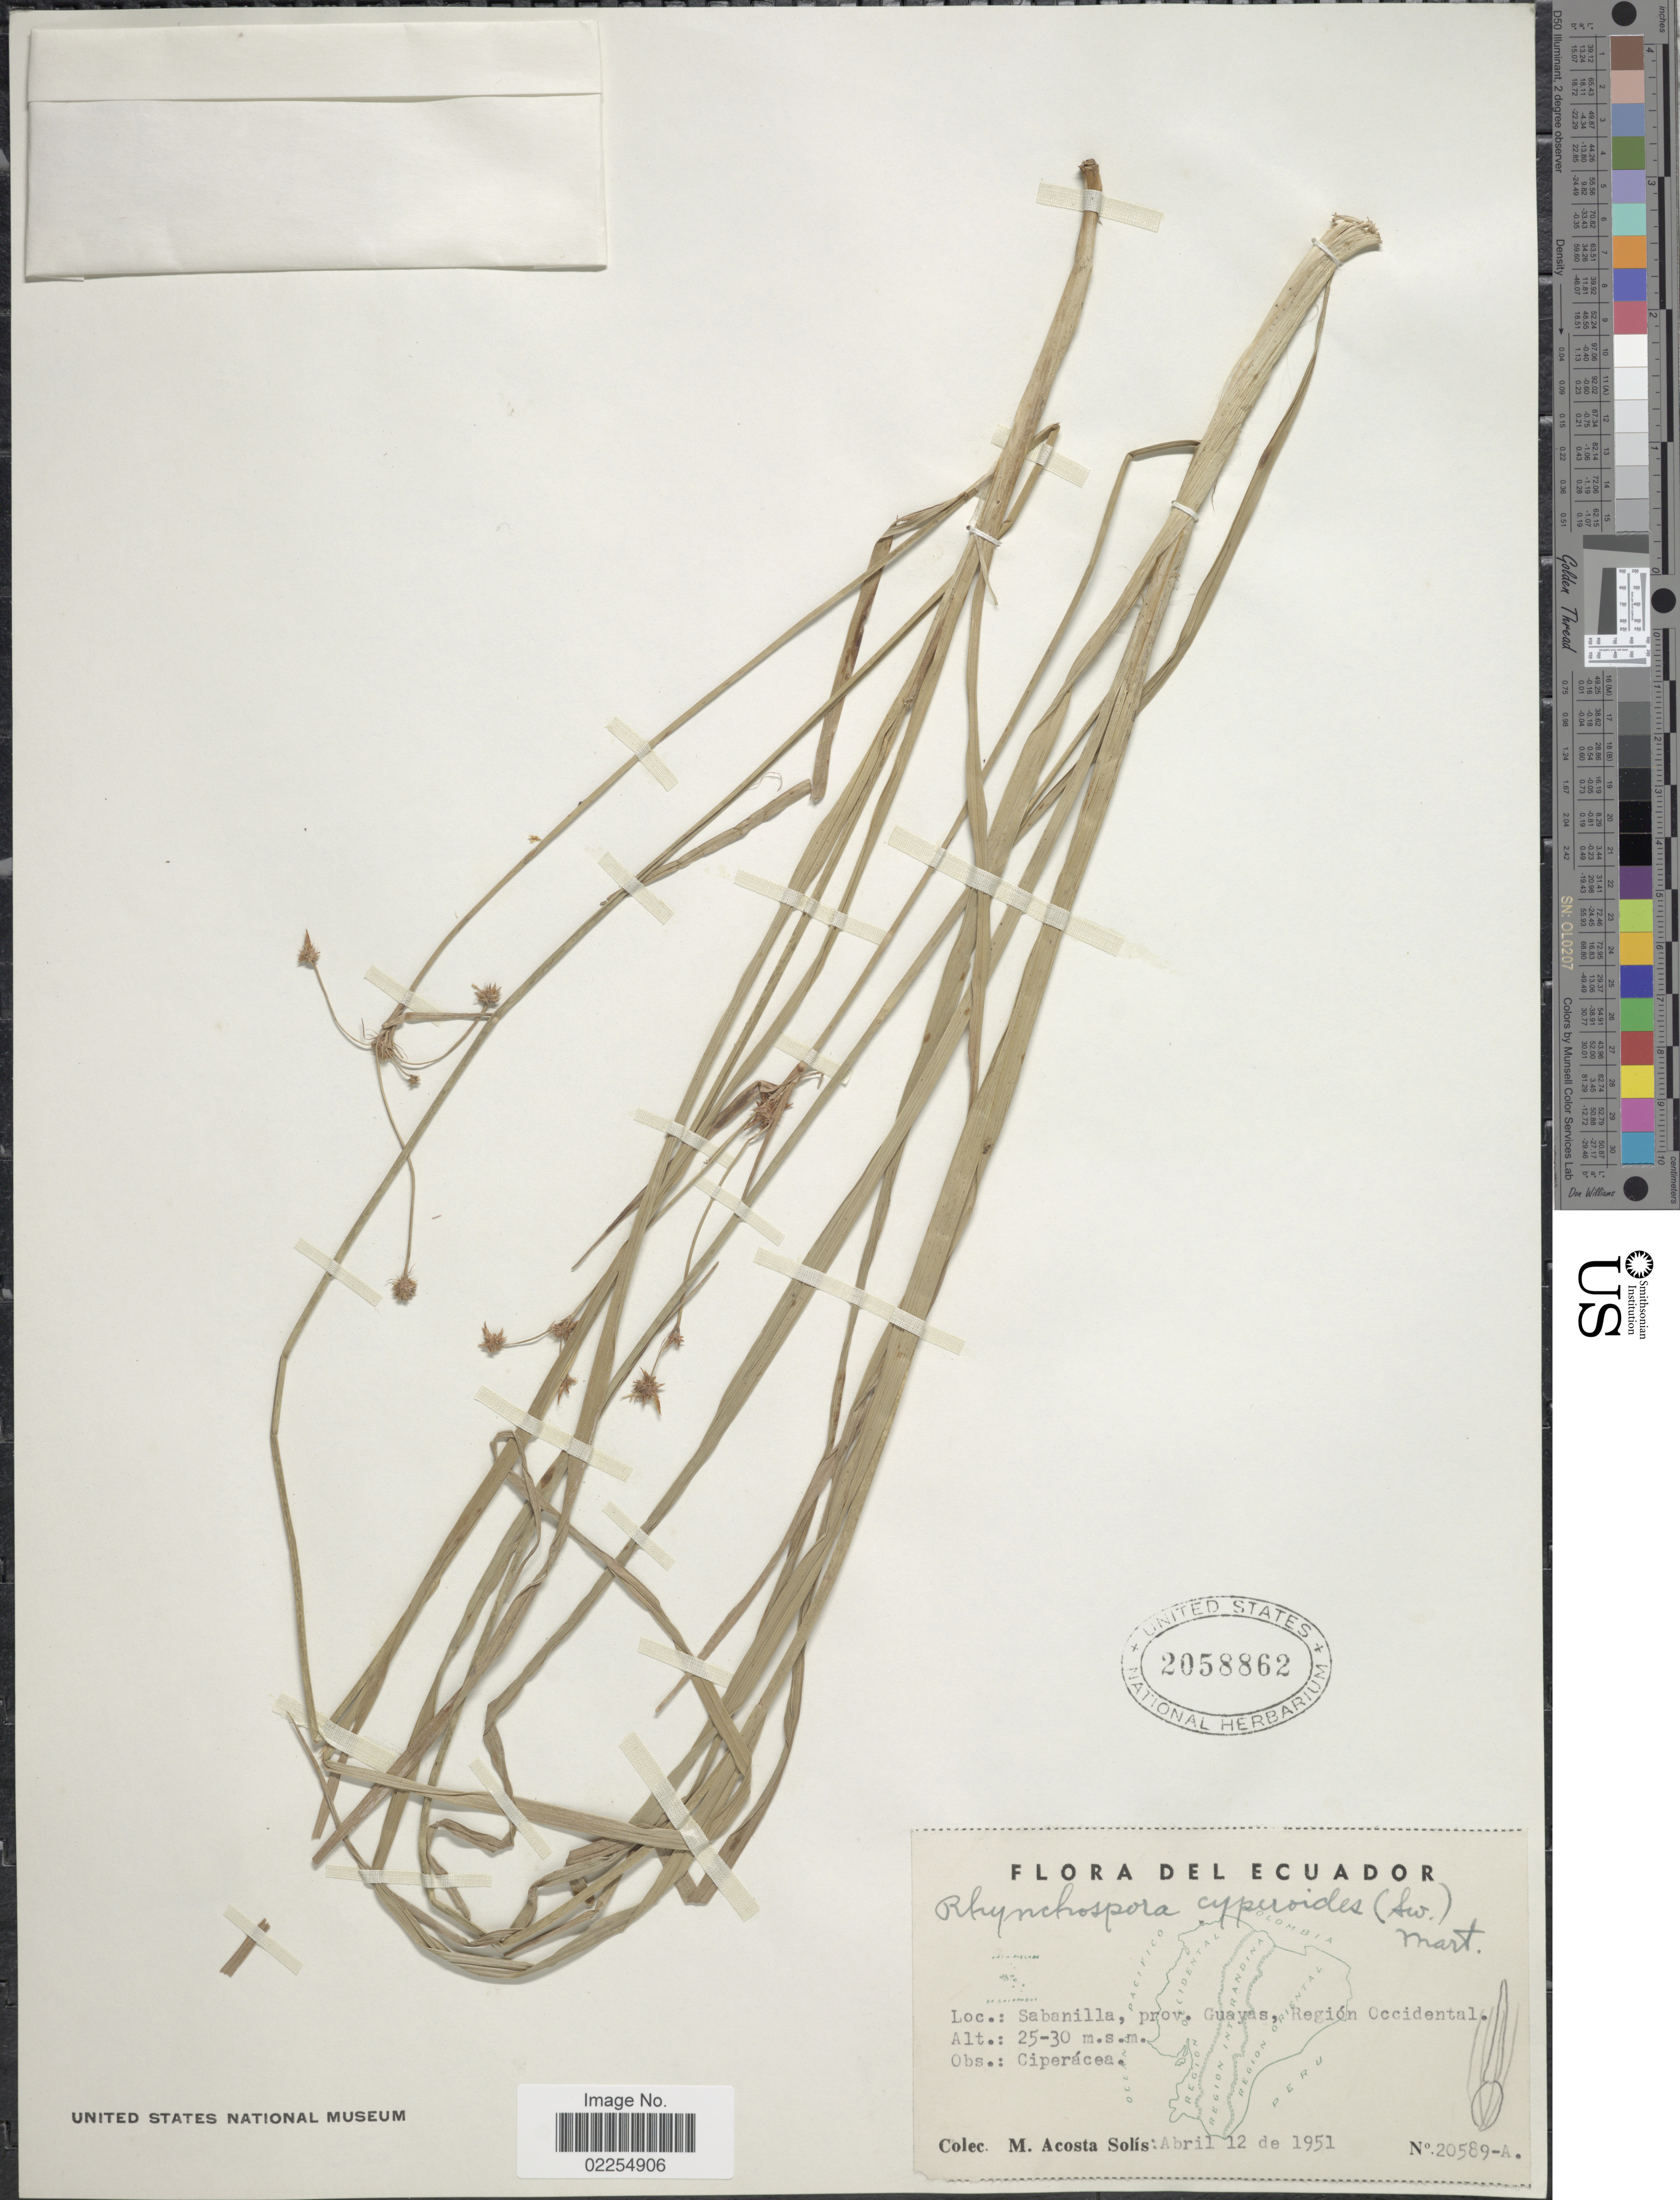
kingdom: Plantae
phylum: Tracheophyta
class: Liliopsida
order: Poales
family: Cyperaceae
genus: Rhynchospora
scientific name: Rhynchospora holoschoenoides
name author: (Rich.) Herter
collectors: A. Acosta Solis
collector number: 20589-A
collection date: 1951-04-12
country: Ecuador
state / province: Guayas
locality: Sabanilla, Region Occidental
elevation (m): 25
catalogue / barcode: US 2058862